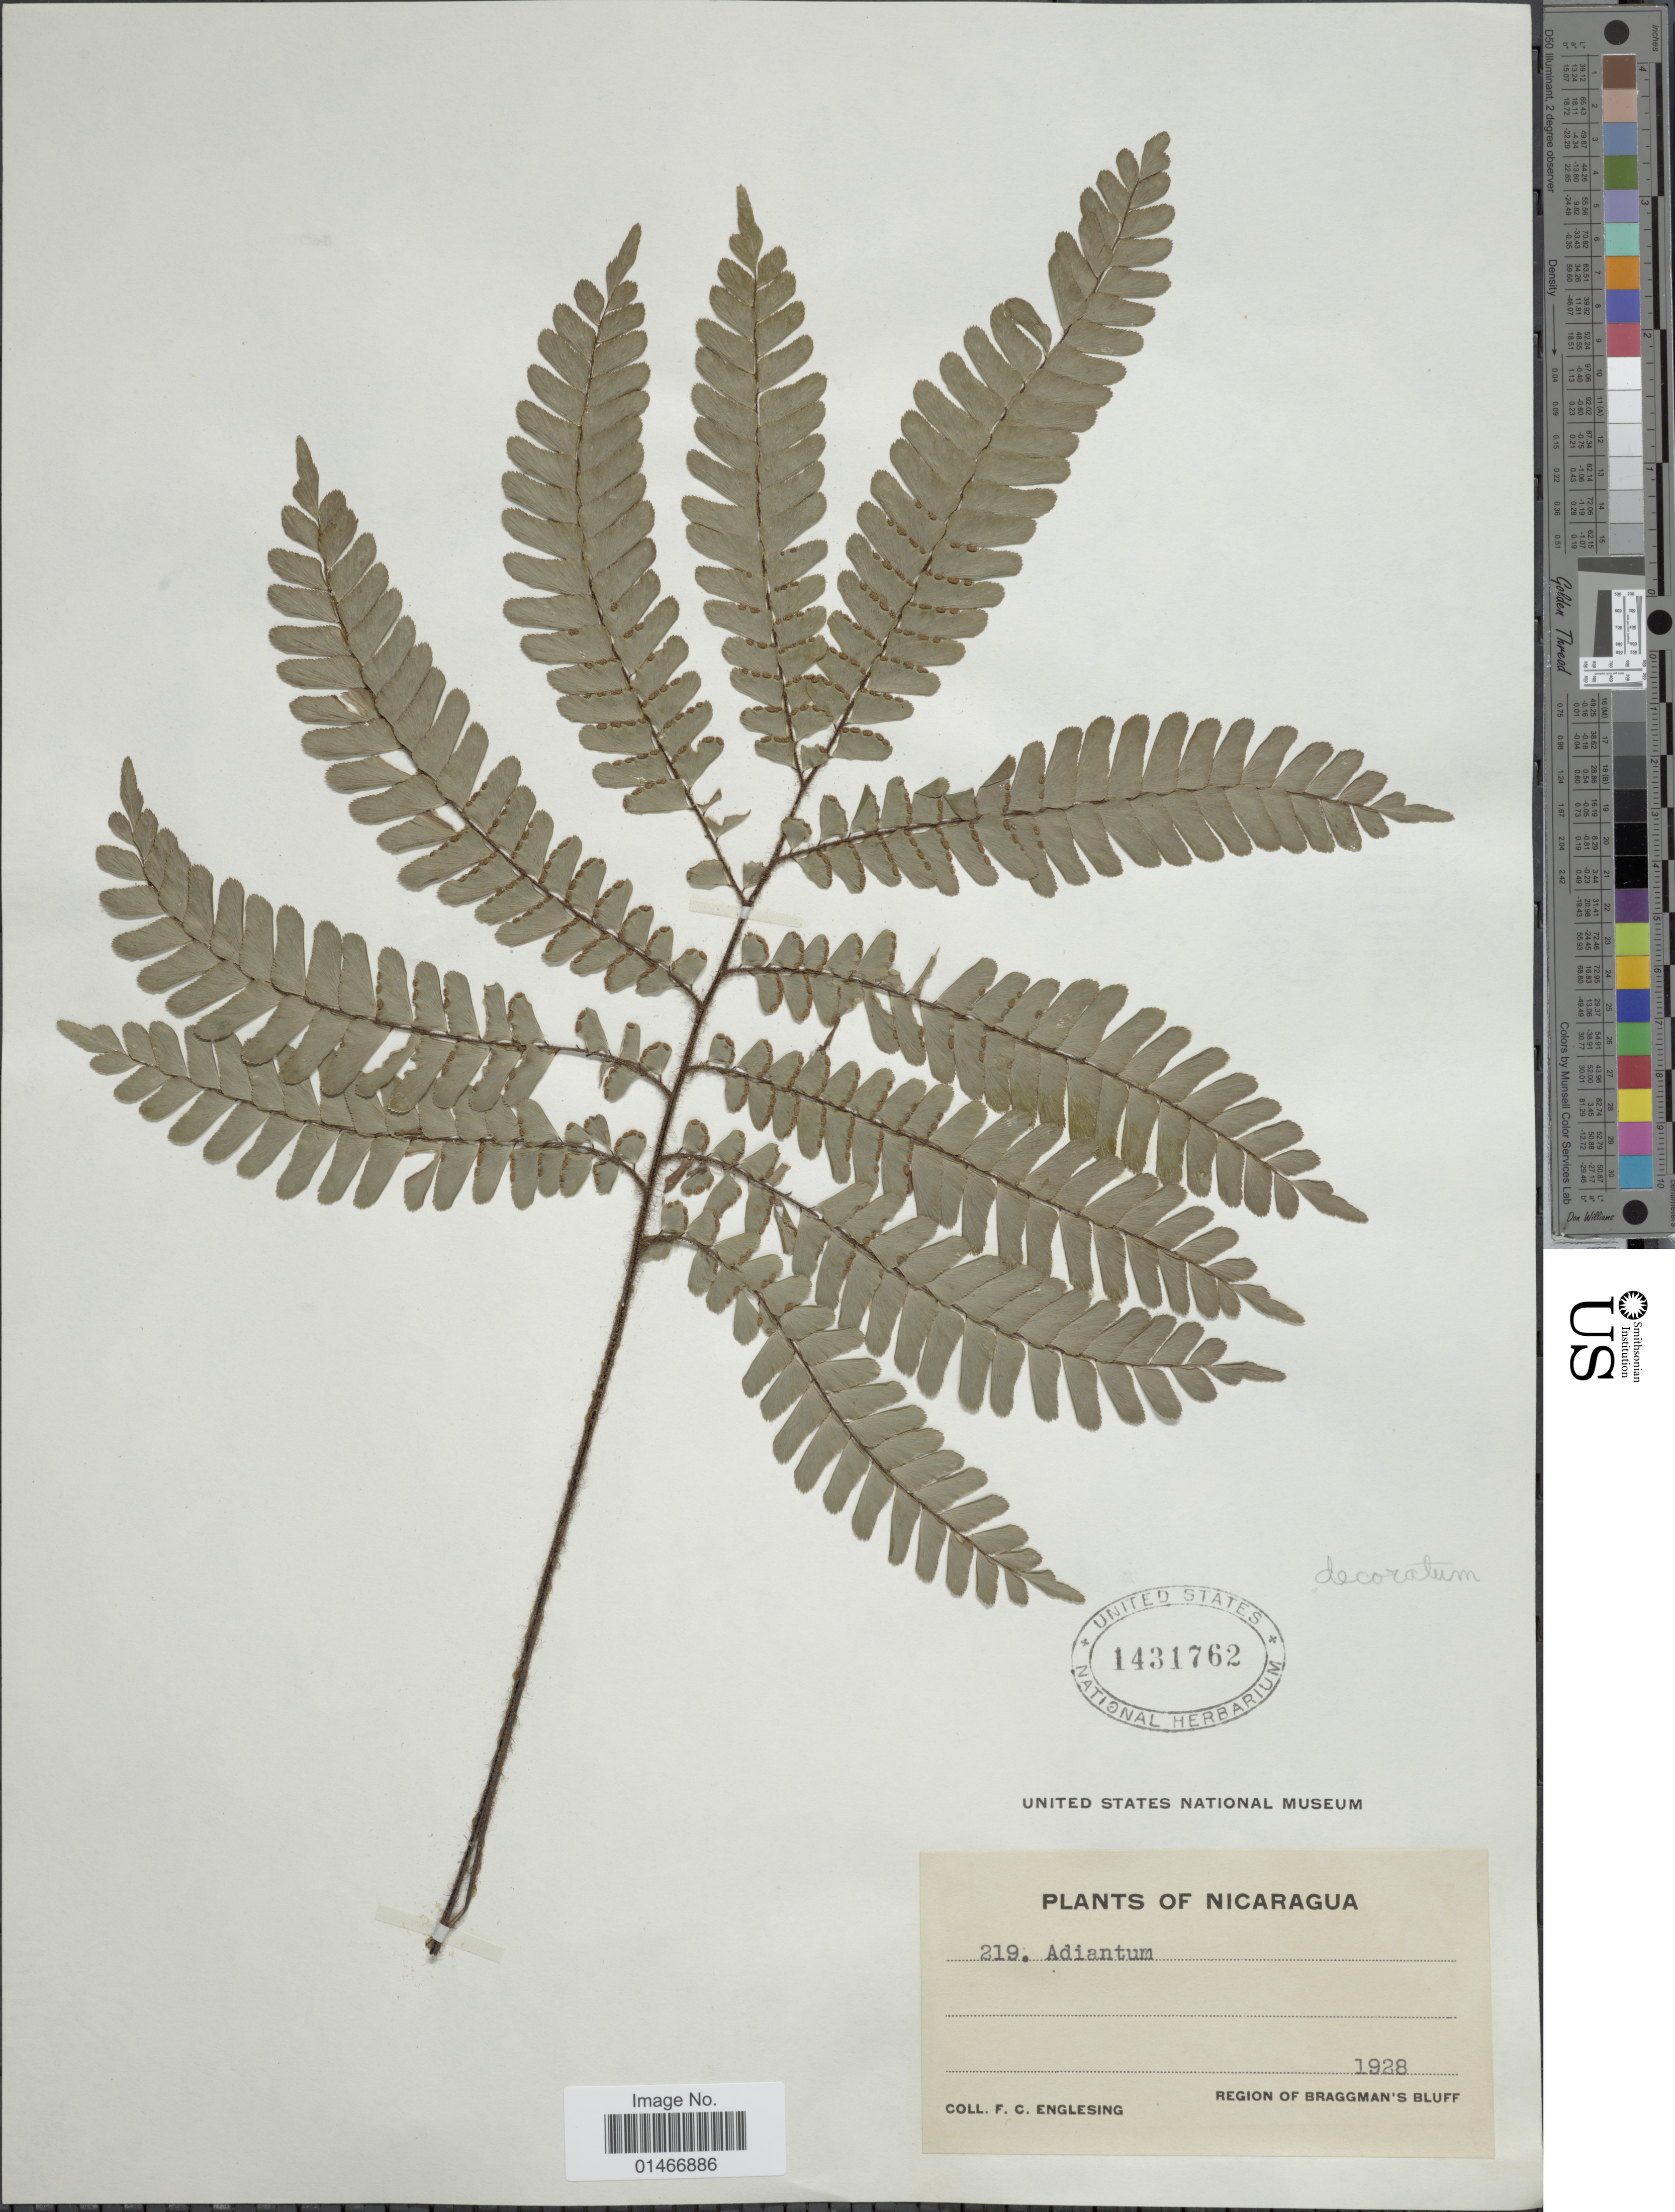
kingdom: Plantae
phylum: Tracheophyta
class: Polypodiopsida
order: Polypodiales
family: Pteridaceae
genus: Adiantum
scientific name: Adiantum decoratum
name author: Maxon & Weath.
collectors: F. Englesing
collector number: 219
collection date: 1928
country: Nicaragua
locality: Region of Braggman's Bluff.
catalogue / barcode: US 1431762